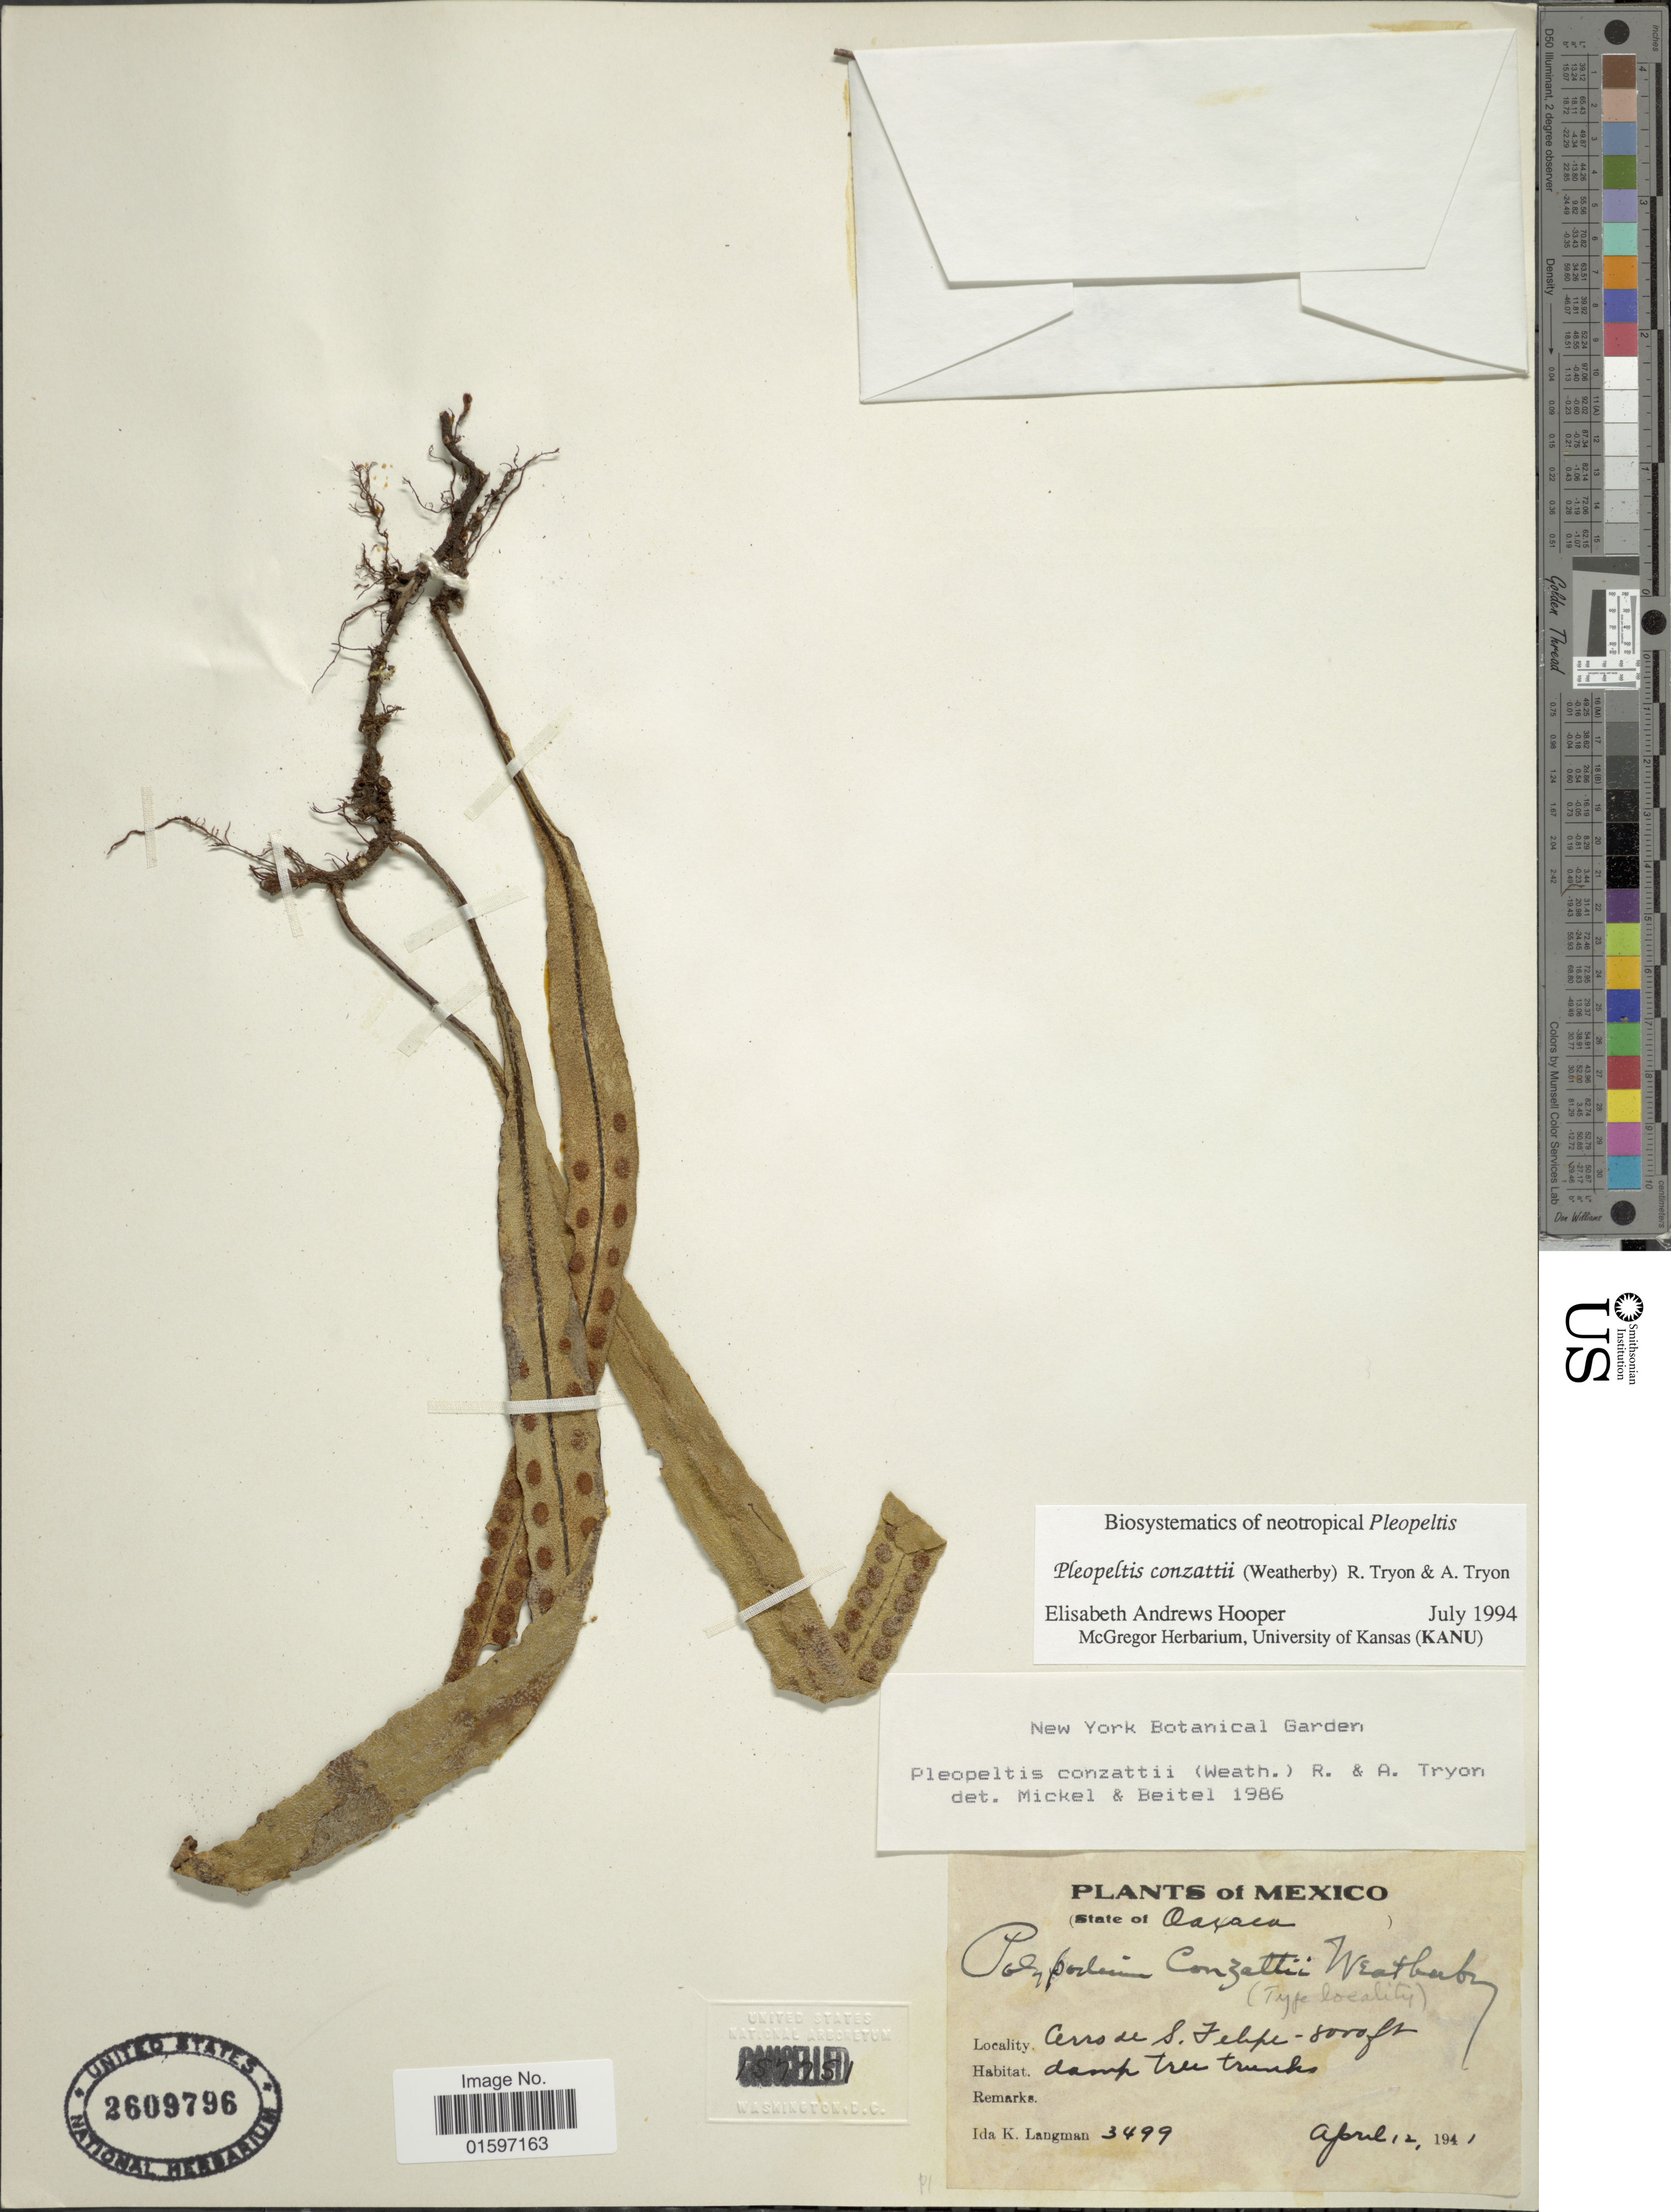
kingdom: Plantae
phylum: Tracheophyta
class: Polypodiopsida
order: Polypodiales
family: Polypodiaceae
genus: Pleopeltis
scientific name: Pleopeltis conzattii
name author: (Weath.) R.M. Tryon & A.F. Tryon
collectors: I. K. Langman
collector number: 3499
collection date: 1941-04-12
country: Mexico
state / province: Oaxaca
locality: Cerro de S. Felipe, damp tree trunks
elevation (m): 2438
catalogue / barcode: US 2609796